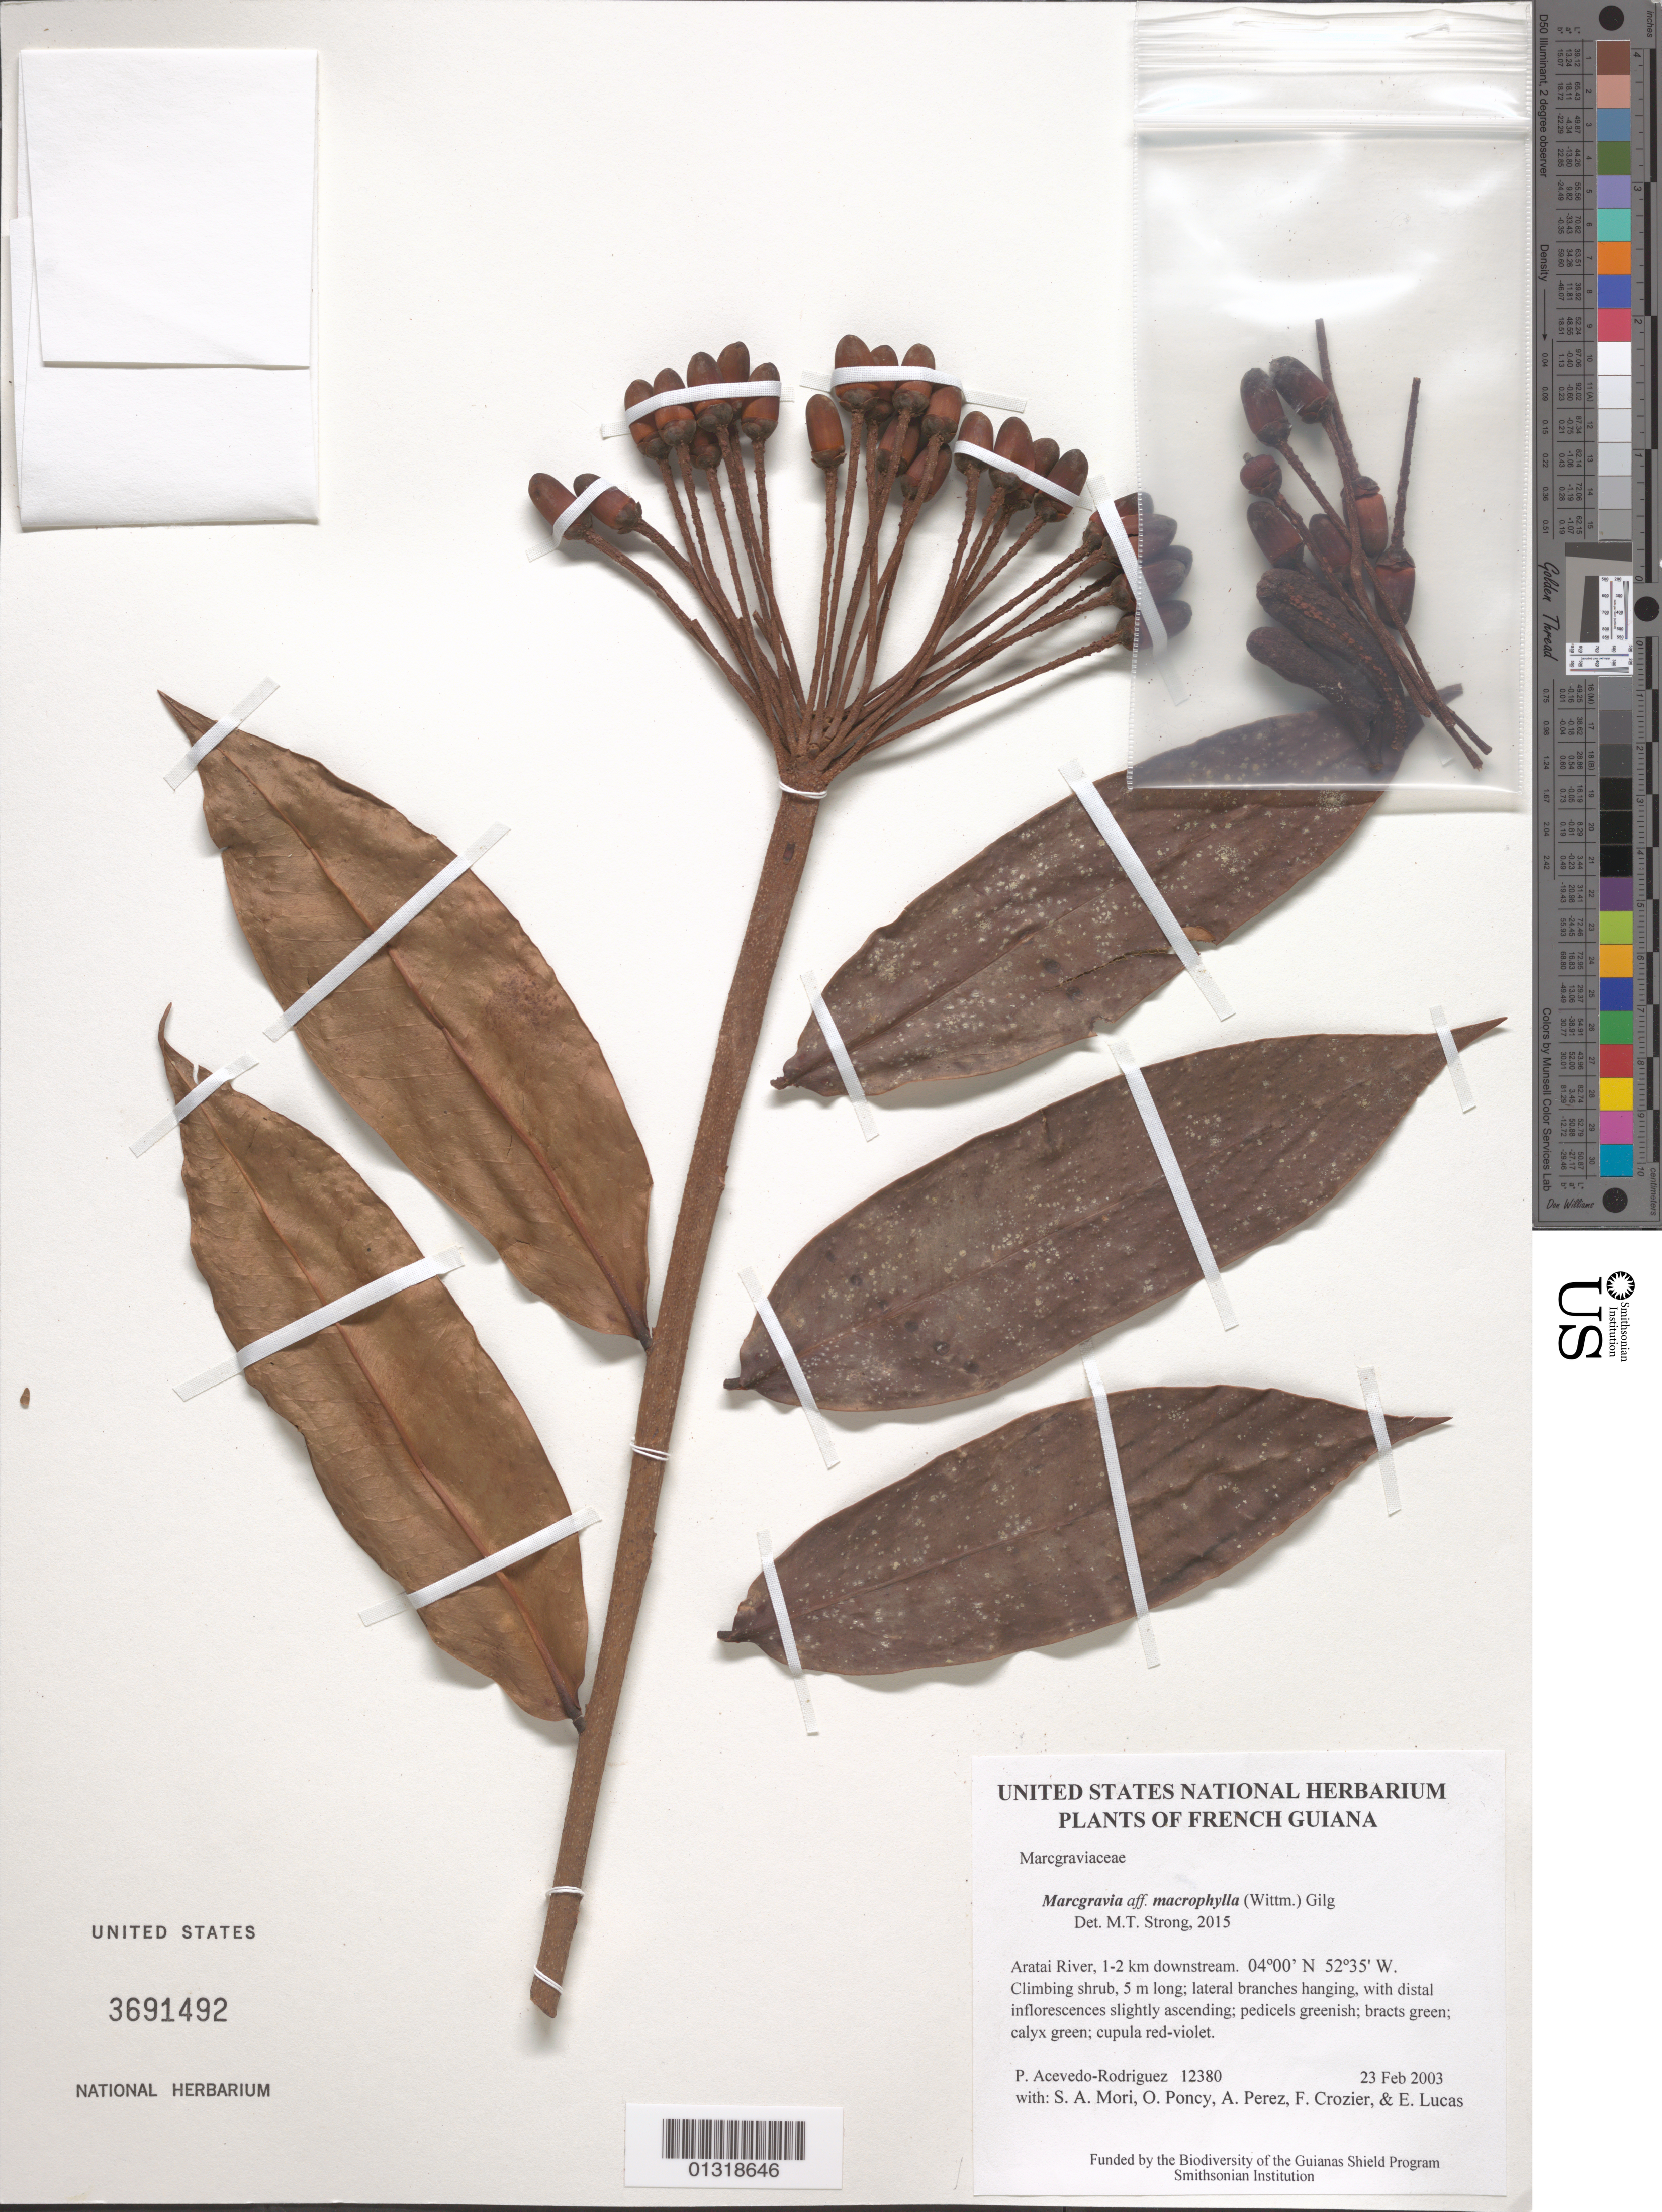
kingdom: Plantae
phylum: Tracheophyta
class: Magnoliopsida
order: Ericales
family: Marcgraviaceae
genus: Marcgravia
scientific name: Marcgravia macrophylla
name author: (Wittm.) Gilg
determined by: Strong, M. T., (US), Smithsonian Institution - National Museum of Natural History (UNITED STATES)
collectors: P. Acevedo-Rodr., S. Mori, O. Poncy, A. Pérez, F. Crozier & E. Lucas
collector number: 12380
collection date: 2003-02-23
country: French Guiana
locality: Aratai River, 1-2 km downstream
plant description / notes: US, NY, K, MO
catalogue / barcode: US 3691492